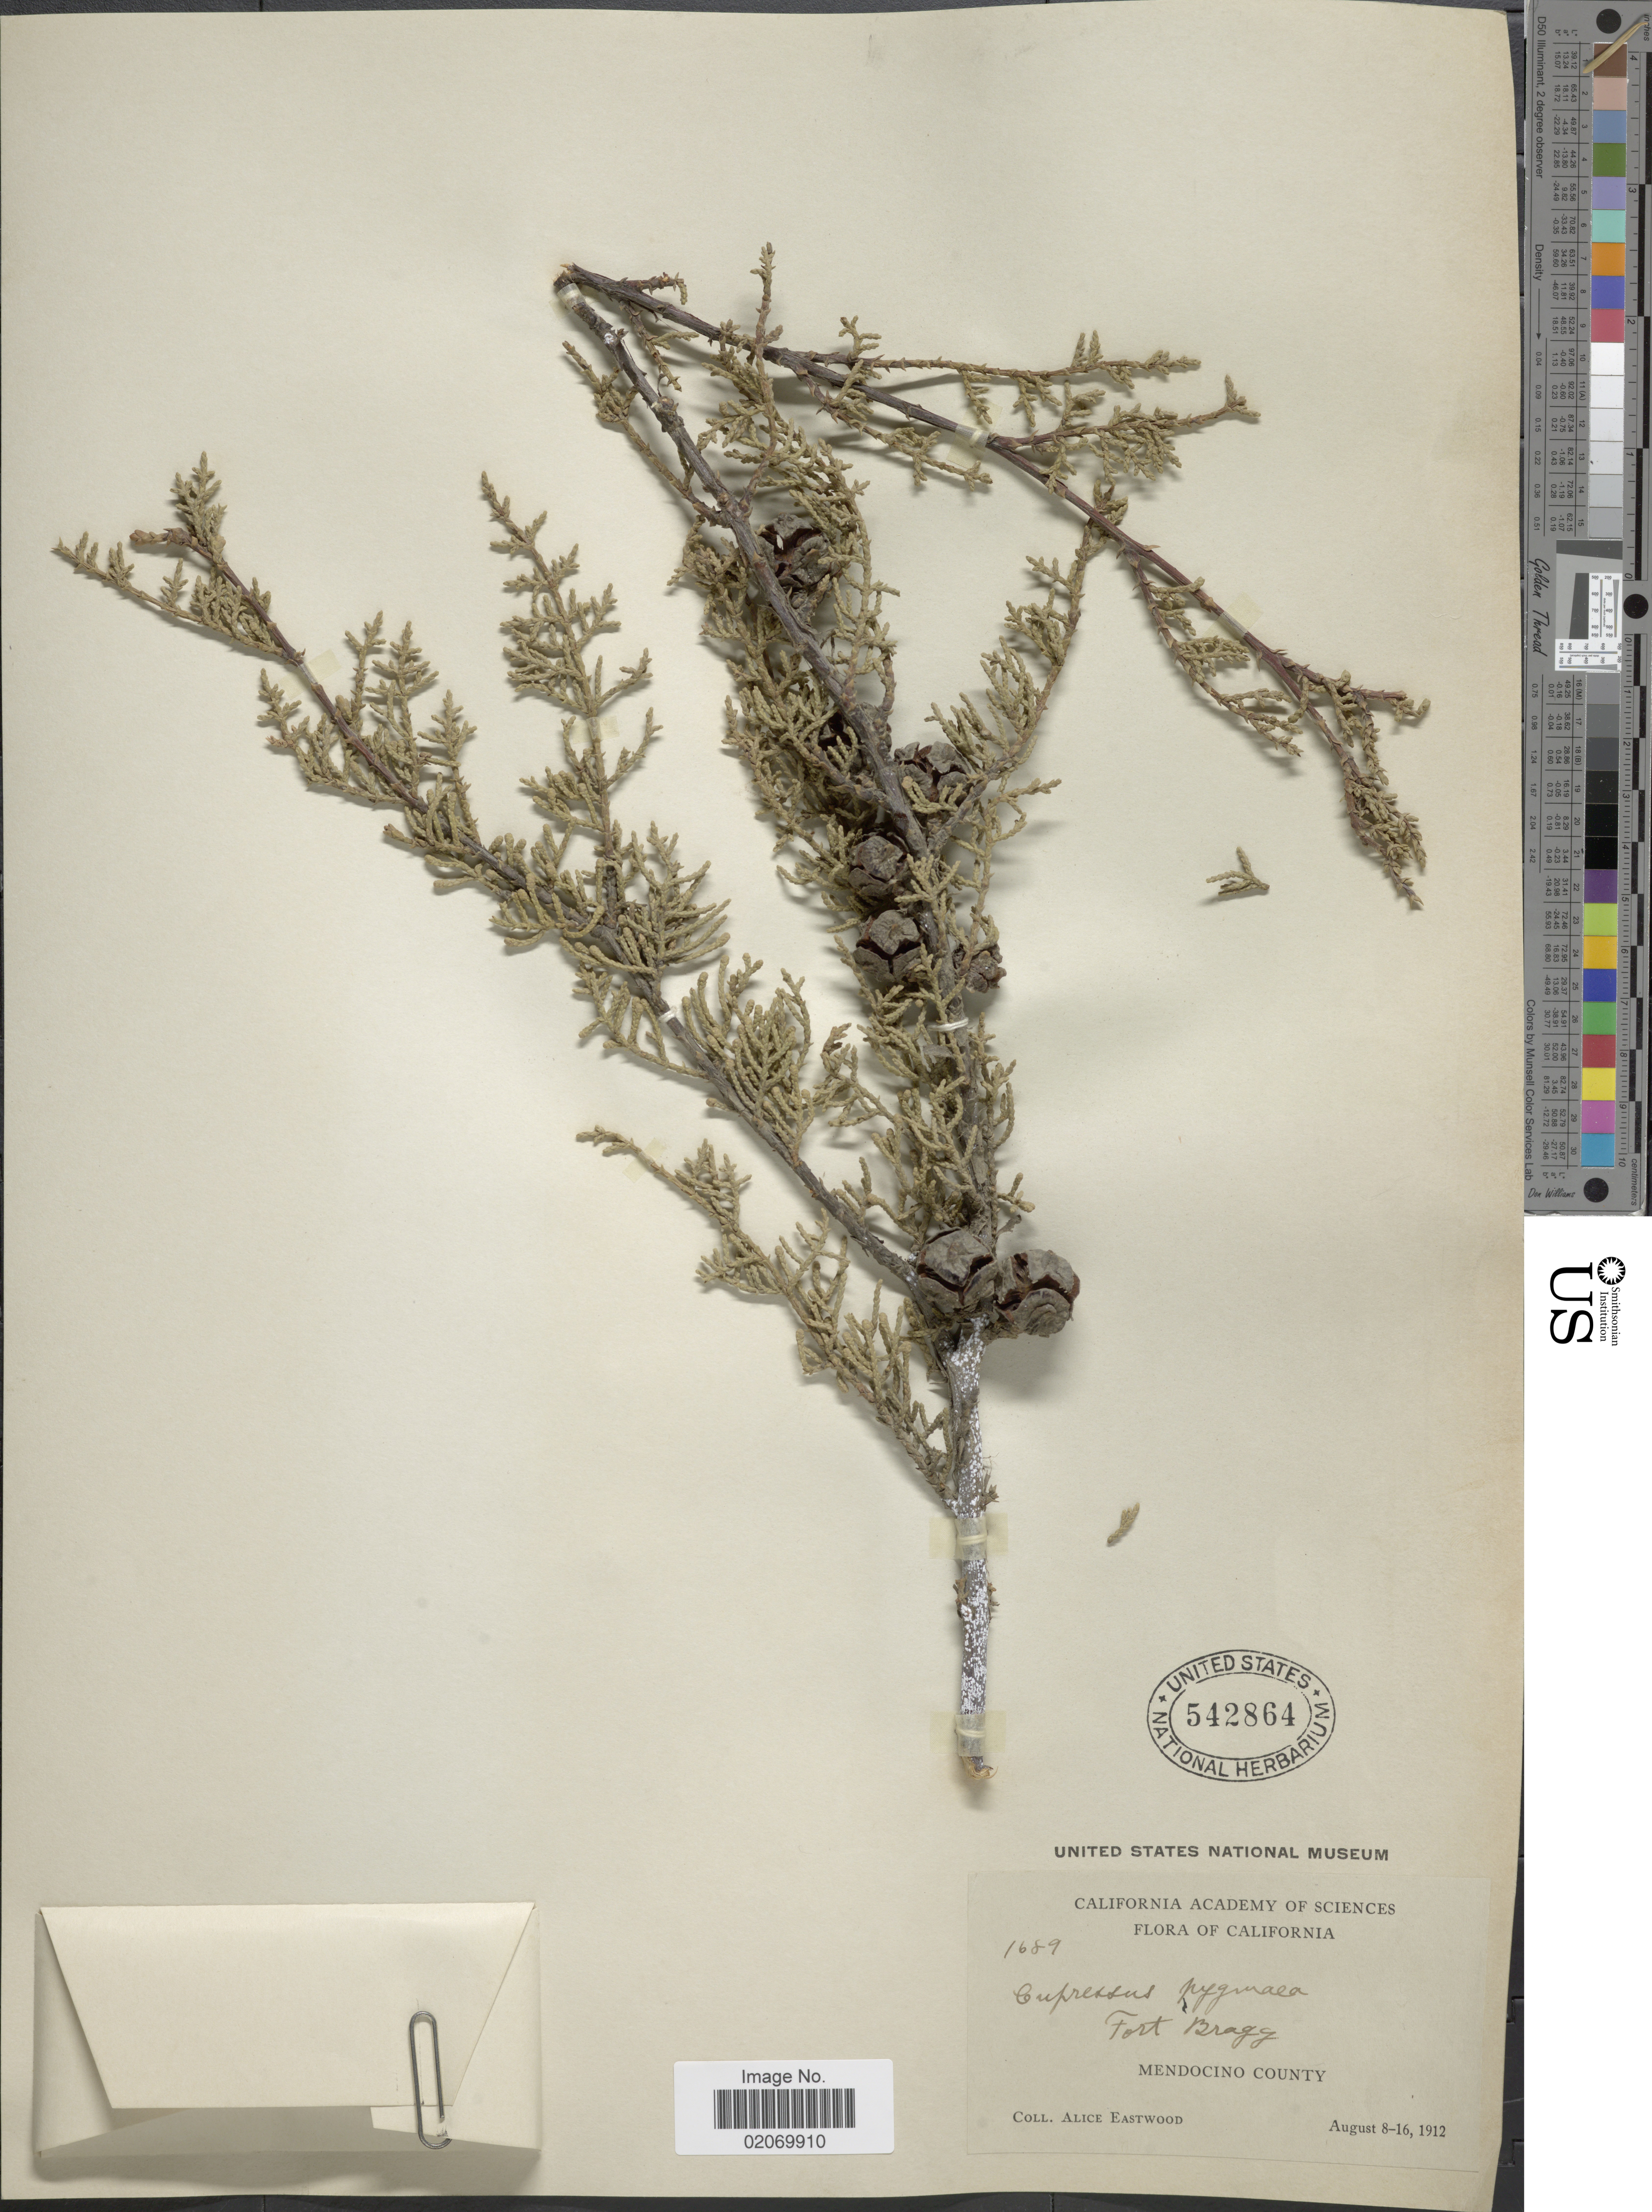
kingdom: Plantae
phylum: Tracheophyta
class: Pinopsida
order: Pinales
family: Cupressaceae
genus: Hesperocyparis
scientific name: Hesperocyparis pygmaea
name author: (Lemmon) Bartel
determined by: (US) Smithsonian Institution - National Museum of Natural History - Department of Botany (UNITED STATES)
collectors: A. Eastwood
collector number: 1689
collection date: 1912-08-08/1912-08-16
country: United States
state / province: California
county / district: Mendocino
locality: Fort Bragg, Mendocino County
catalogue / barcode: US 542864